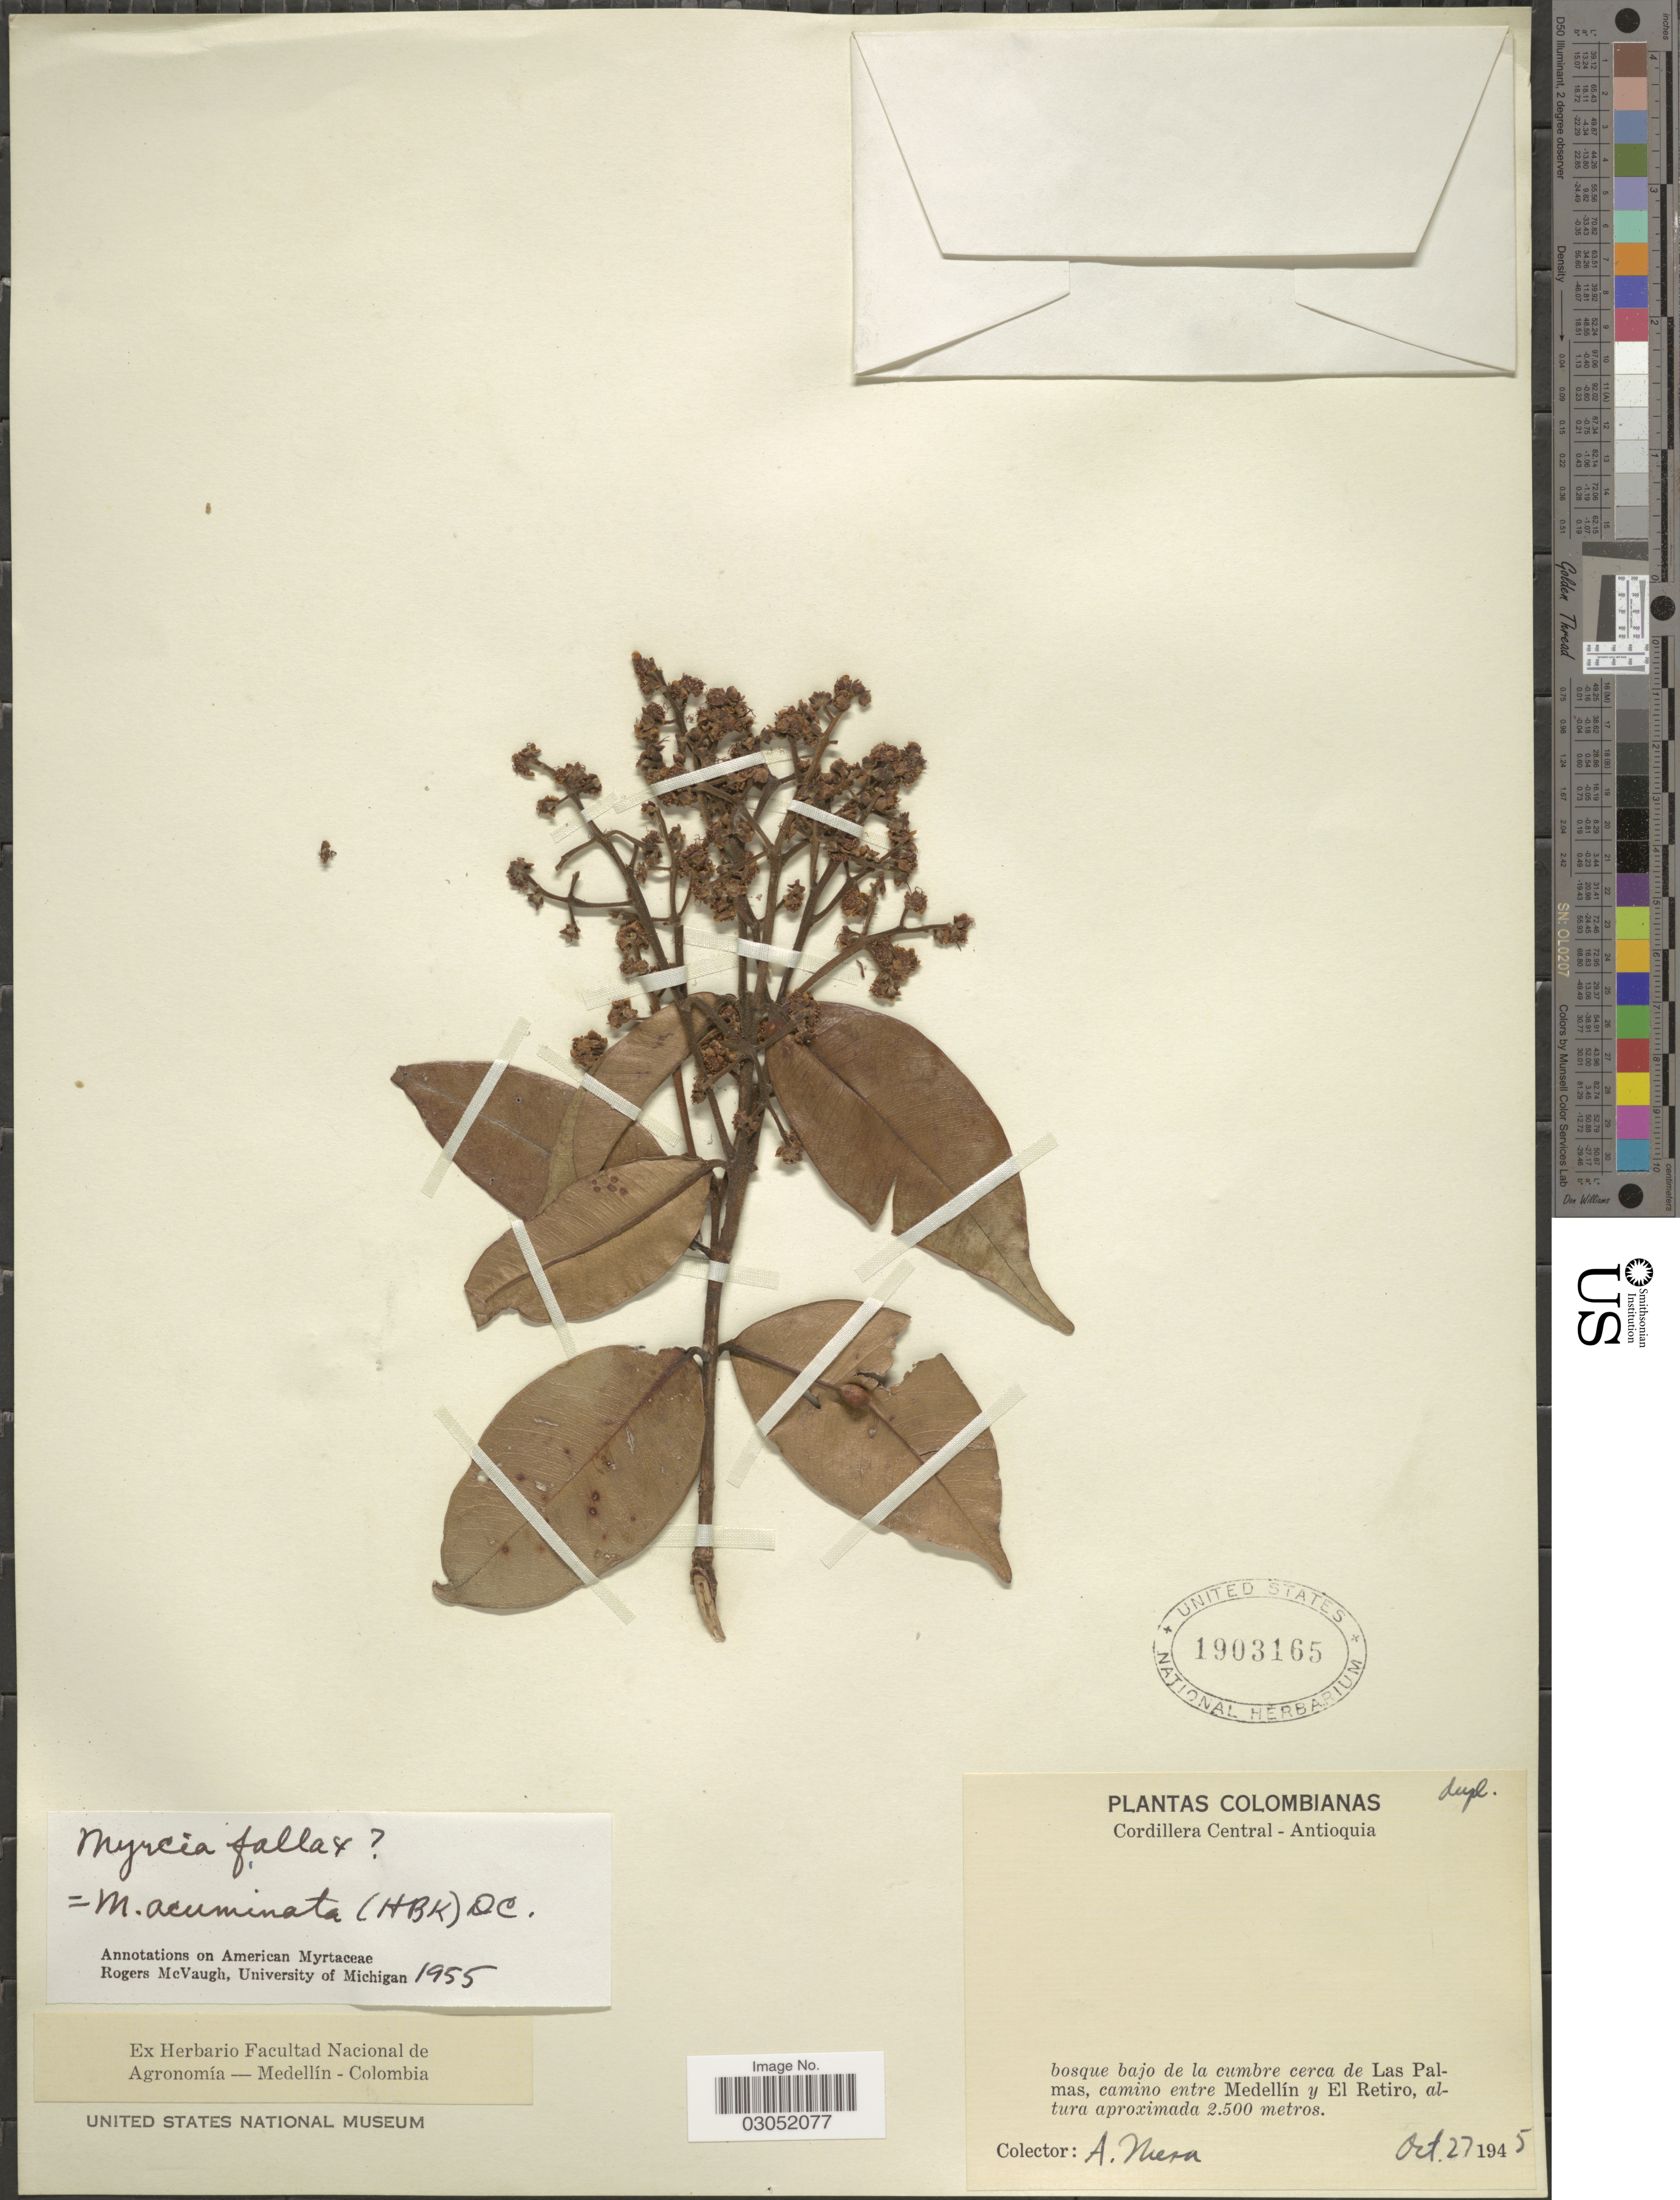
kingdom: Plantae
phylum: Tracheophyta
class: Magnoliopsida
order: Myrtales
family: Myrtaceae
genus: Myrcia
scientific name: Myrcia acuminata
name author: (Kunth) DC.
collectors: A. Mesa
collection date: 1945-10-27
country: Colombia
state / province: Antioquia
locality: Cordillera Central. Cerca de Las Palmas, camino entre Medellín y El Retiro.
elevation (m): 2500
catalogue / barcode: US 1903165